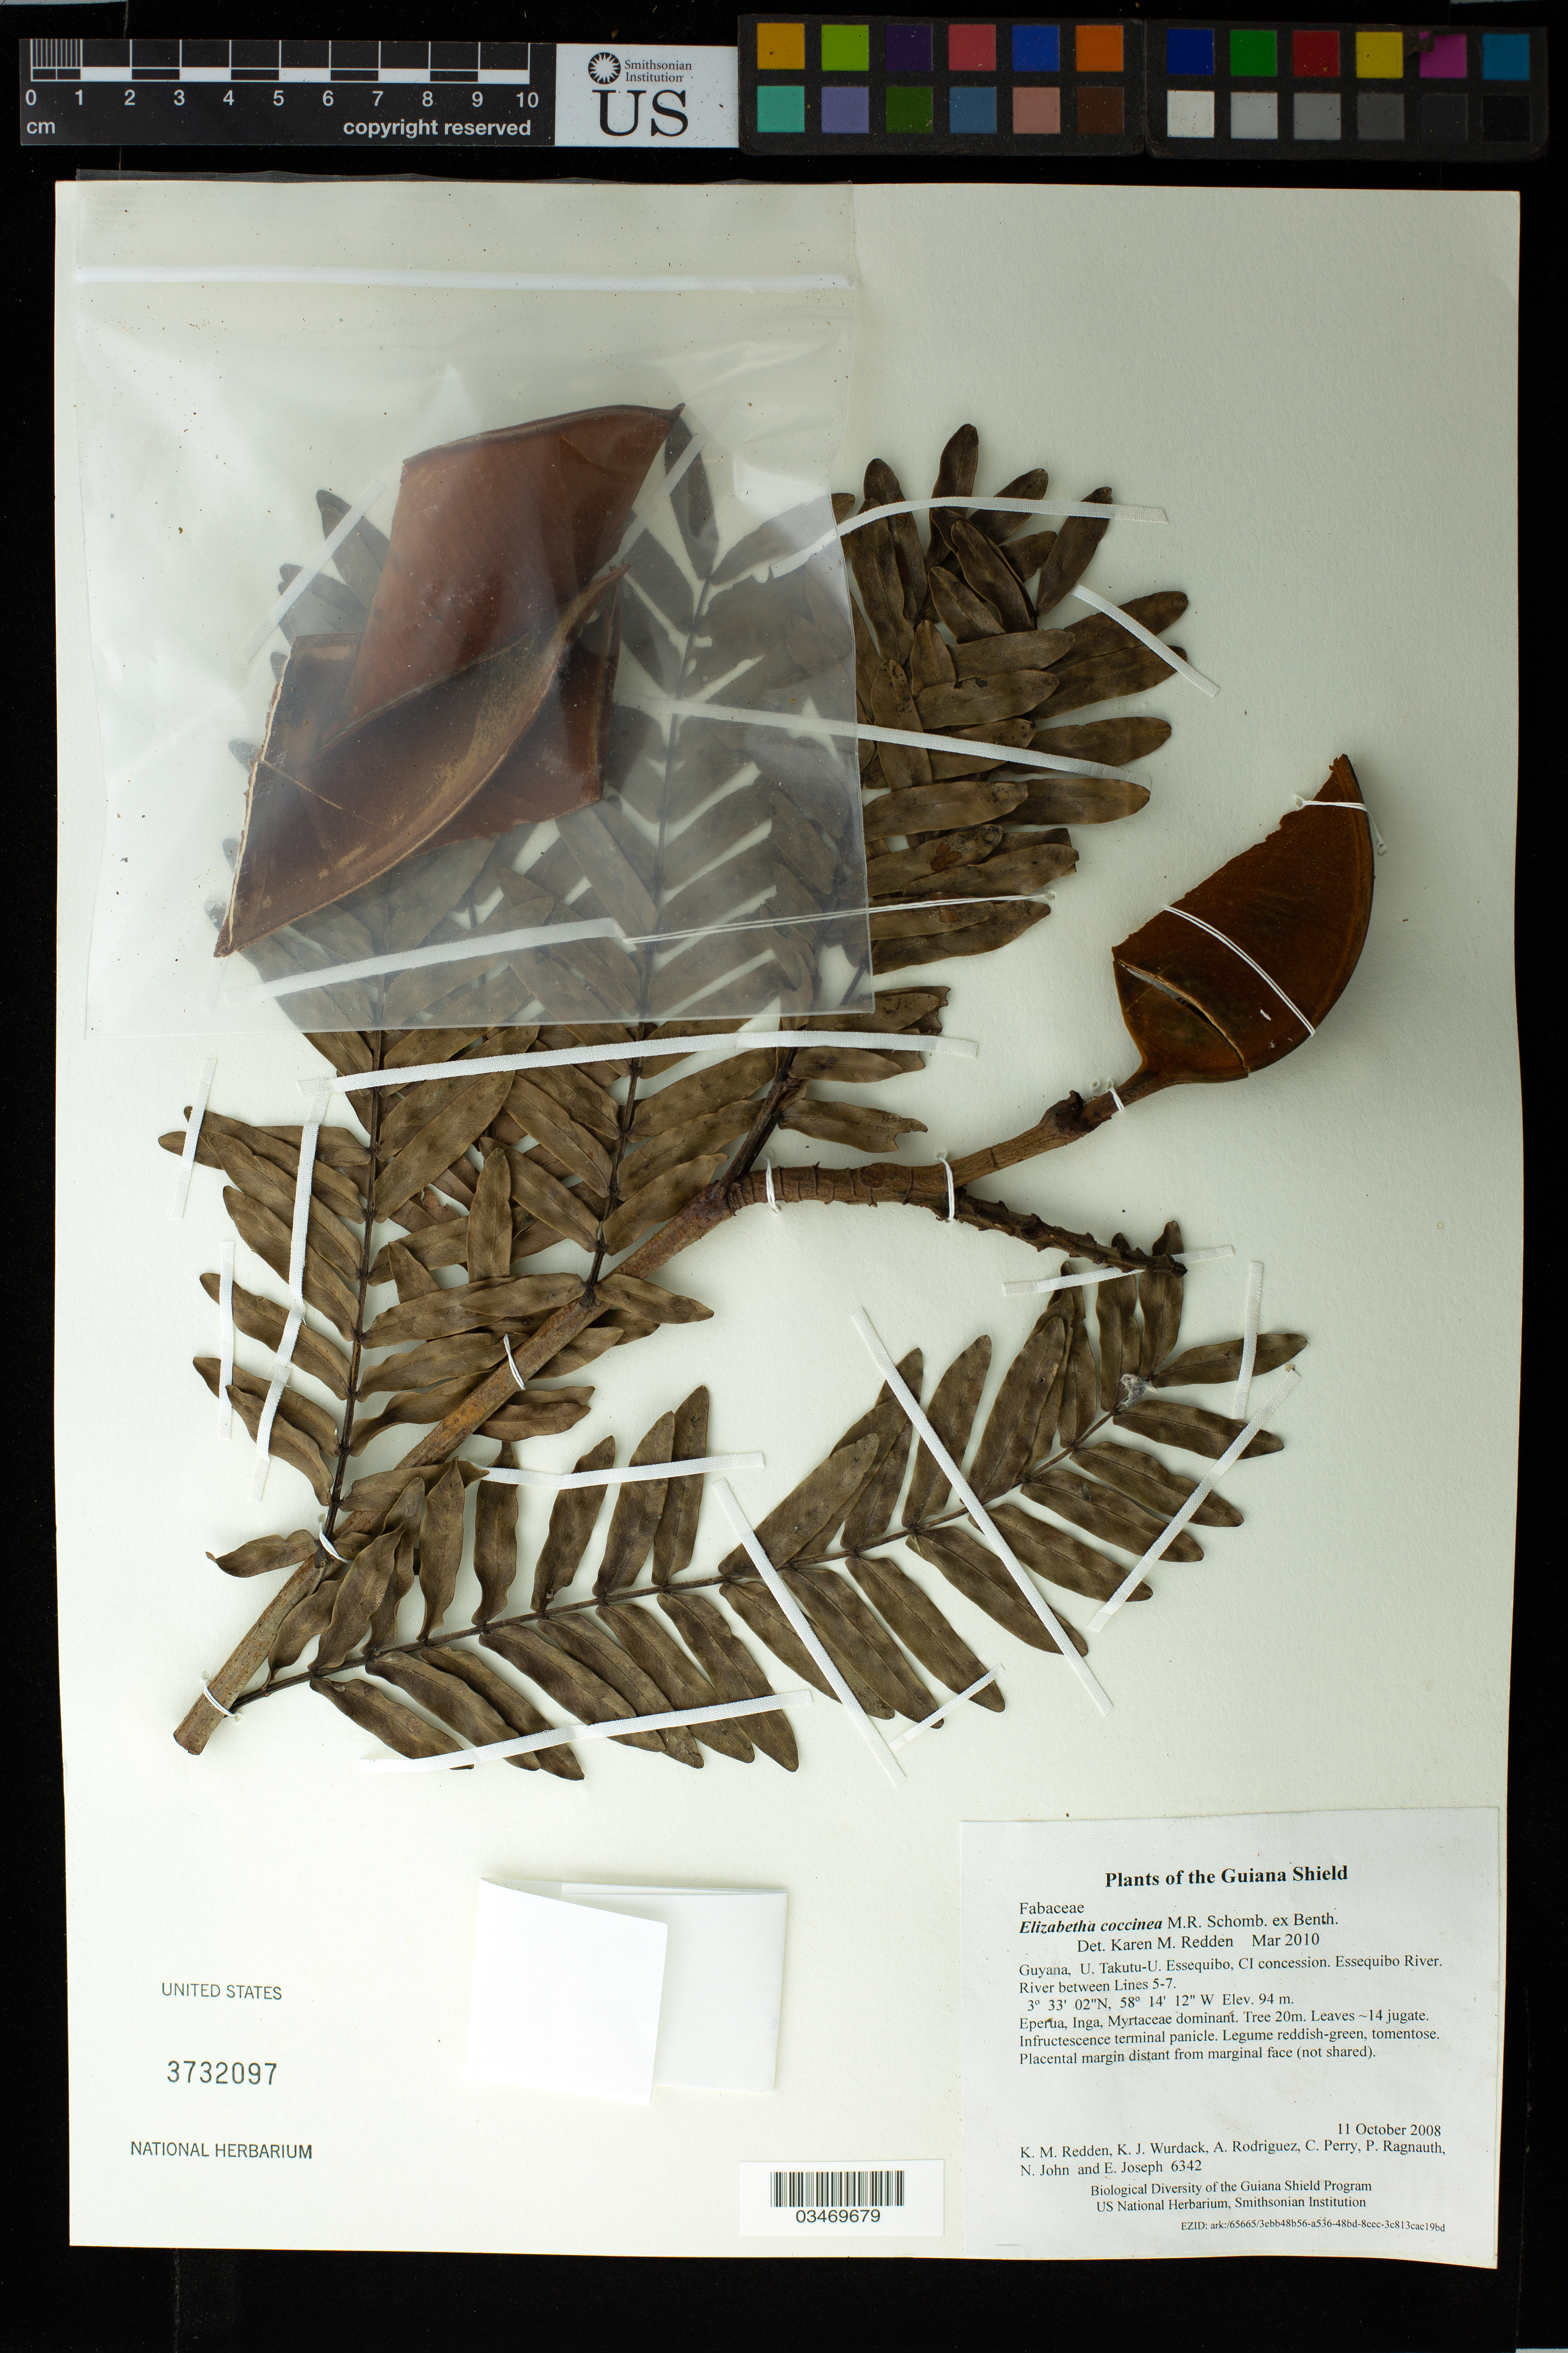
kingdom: Plantae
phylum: Tracheophyta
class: Magnoliopsida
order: Fabales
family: Fabaceae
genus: Elizabetha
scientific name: Elizabetha coccinea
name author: M.R. Schomb. ex Benth.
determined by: Redden, K. M.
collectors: K. M. Redden, K. Wurdack, A. Rodriguez, C. Perry, P. Ragnauth, N. John & E. Joseph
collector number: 6342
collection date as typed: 11 October 2008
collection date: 2008-10-11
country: Guyana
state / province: U. Takutu-U. Essequibo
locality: CI concession. Essequibo River. River between Lines 5-7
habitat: Eperua, Inga, Myrtaceae dominant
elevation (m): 94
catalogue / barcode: US 3732097